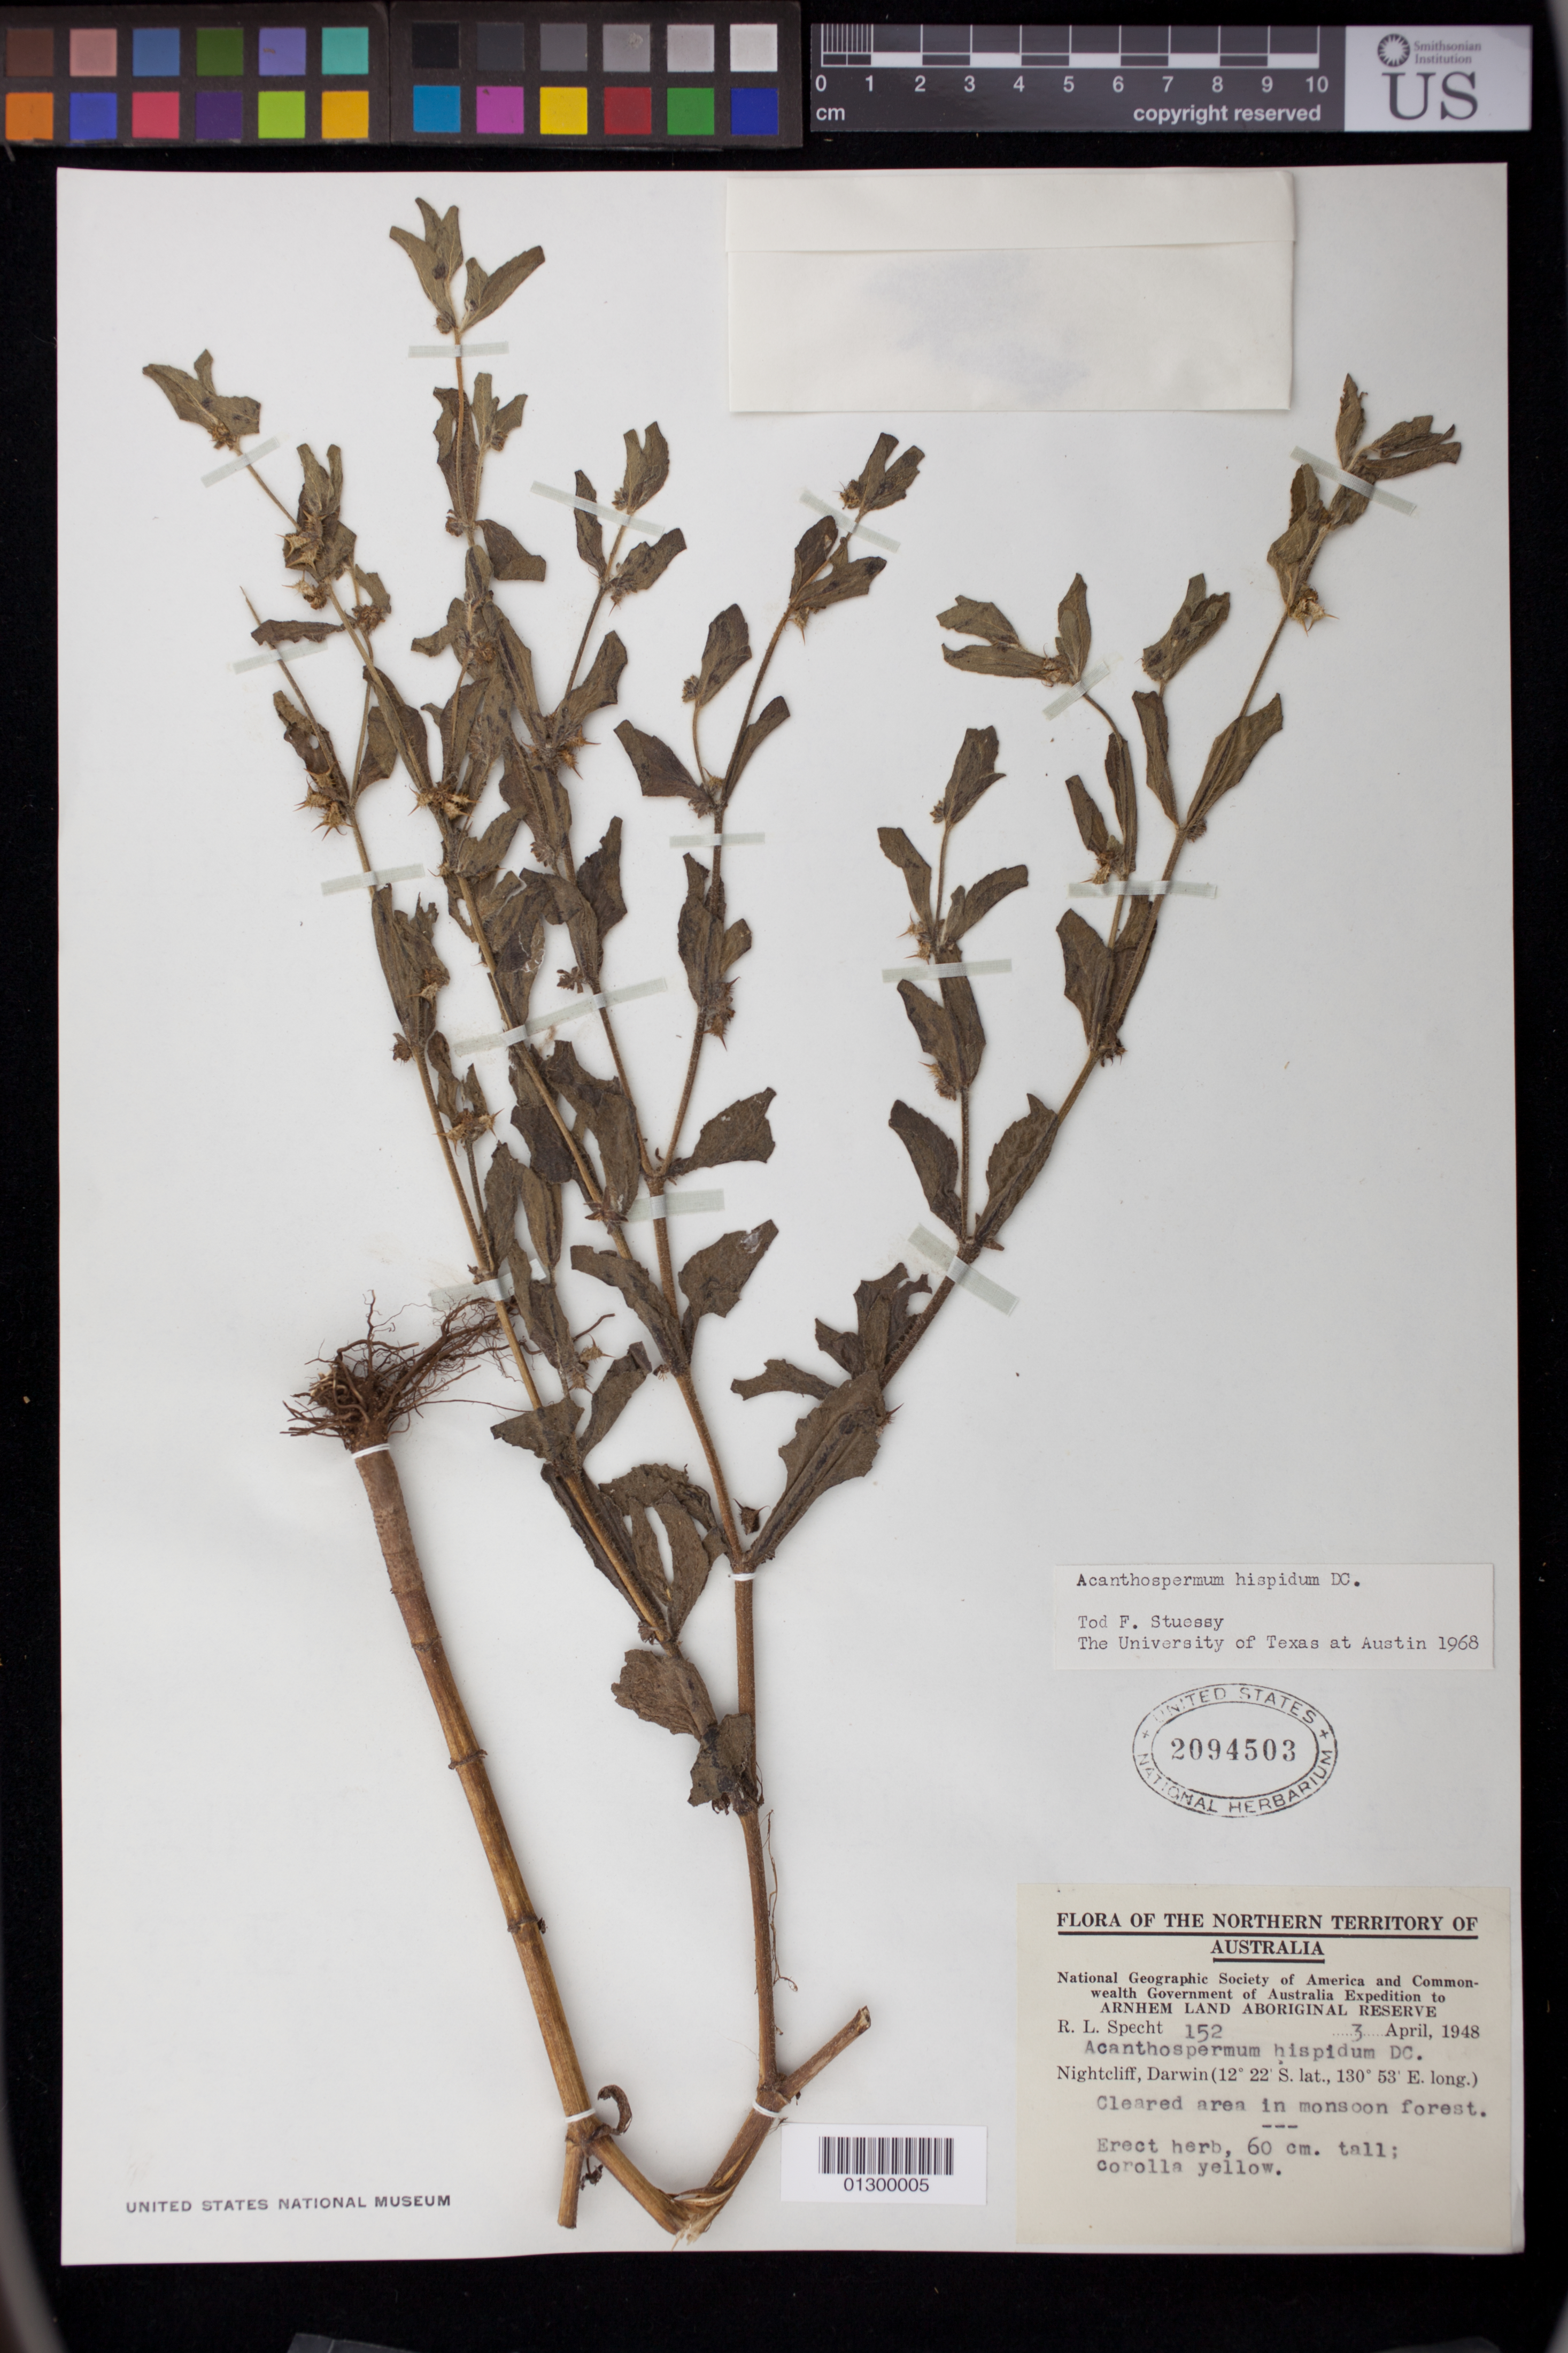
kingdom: Plantae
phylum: Tracheophyta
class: Magnoliopsida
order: Asterales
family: Asteraceae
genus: Acanthospermum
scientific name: Acanthospermum hispidum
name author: DC.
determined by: Stuessy, T. F.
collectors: R. L. Specht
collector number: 152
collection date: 1948-04-03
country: Australia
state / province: Northern Territory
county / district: Darwin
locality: Arnhem Land Aboriginal Reserve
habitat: Cleared area in monsoon forest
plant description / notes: Erect herb 60 cm. tall; corolla yellow.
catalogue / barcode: US 2094503